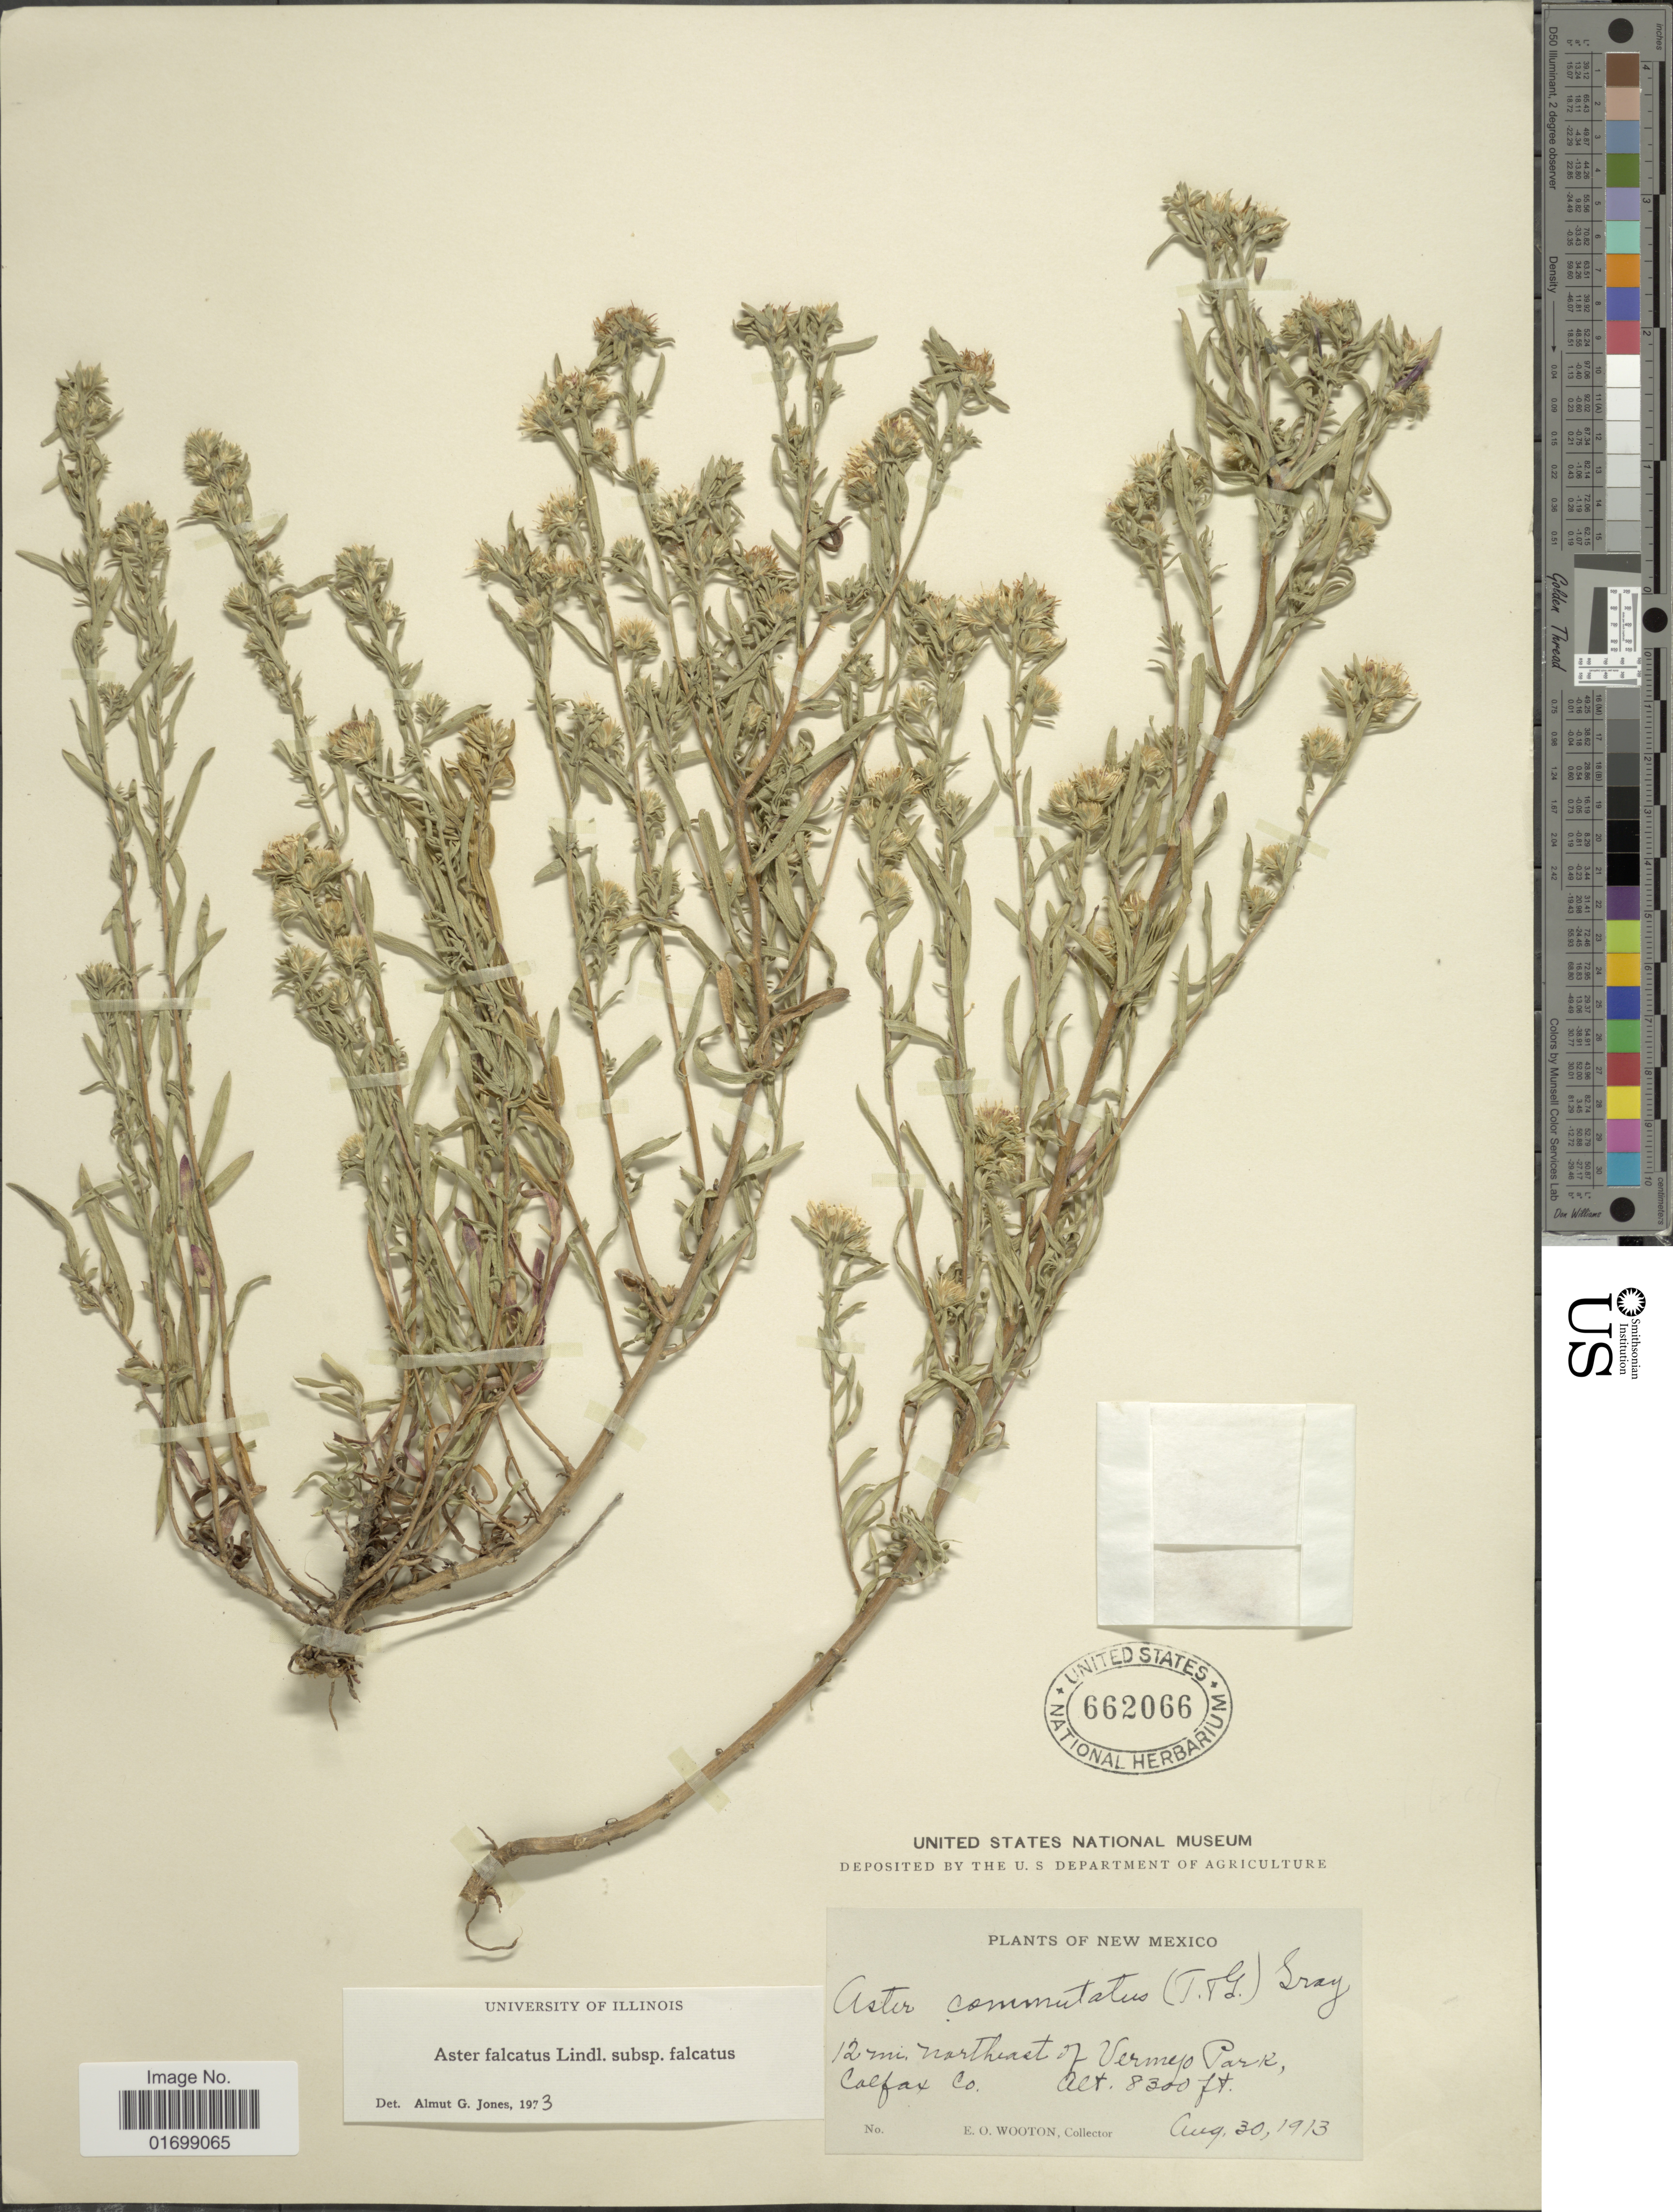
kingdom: Plantae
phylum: Tracheophyta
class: Magnoliopsida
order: Asterales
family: Asteraceae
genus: Symphyotrichum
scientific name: Symphyotrichum falcatum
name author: (Lindl. ex Lindl.) G.L. Nesom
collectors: E. O. Wooton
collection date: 1913-08-30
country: United States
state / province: New Mexico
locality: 12 mi. northeast of Vemejo Park, Calfax Co.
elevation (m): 2530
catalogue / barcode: US 662066